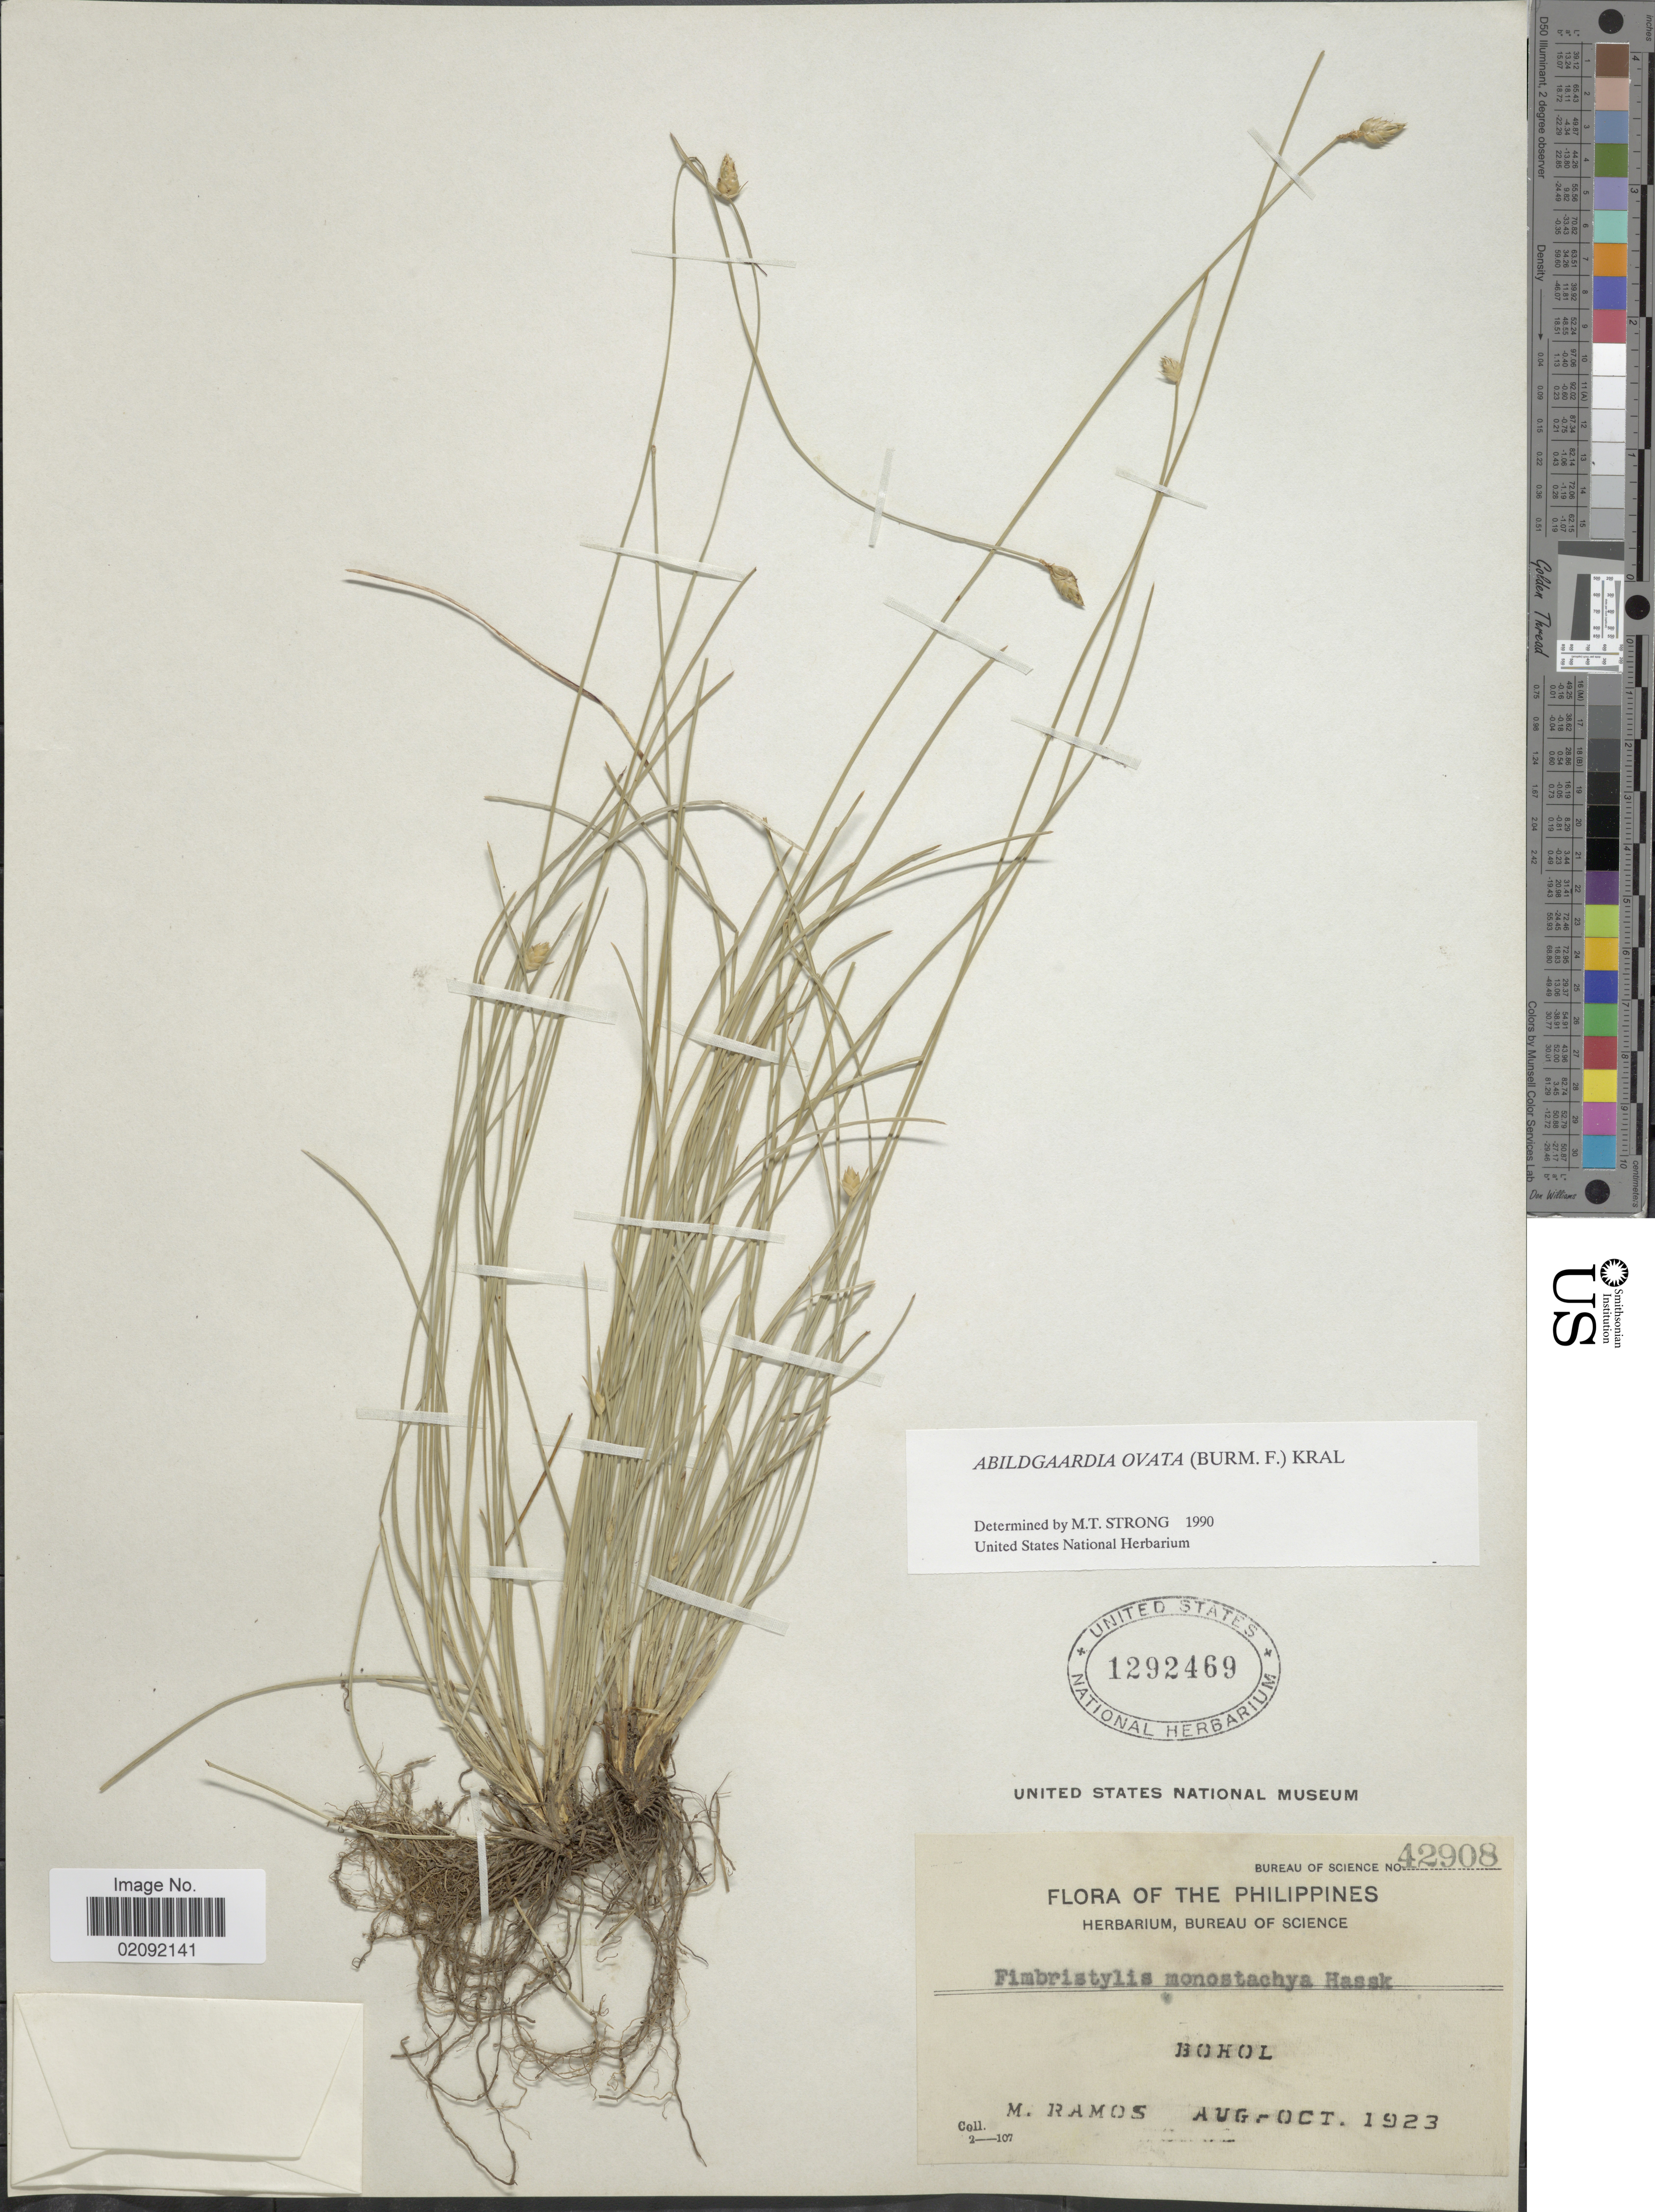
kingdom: Plantae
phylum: Tracheophyta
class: Liliopsida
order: Poales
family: Cyperaceae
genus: Abildgaardia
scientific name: Abildgaardia ovata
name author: (Burm. f.) Kral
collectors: M. Ramos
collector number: Bureau of Science 42908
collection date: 1923-08/1923-10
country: Philippines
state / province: Central Visayas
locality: Bohol.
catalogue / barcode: US 1292469